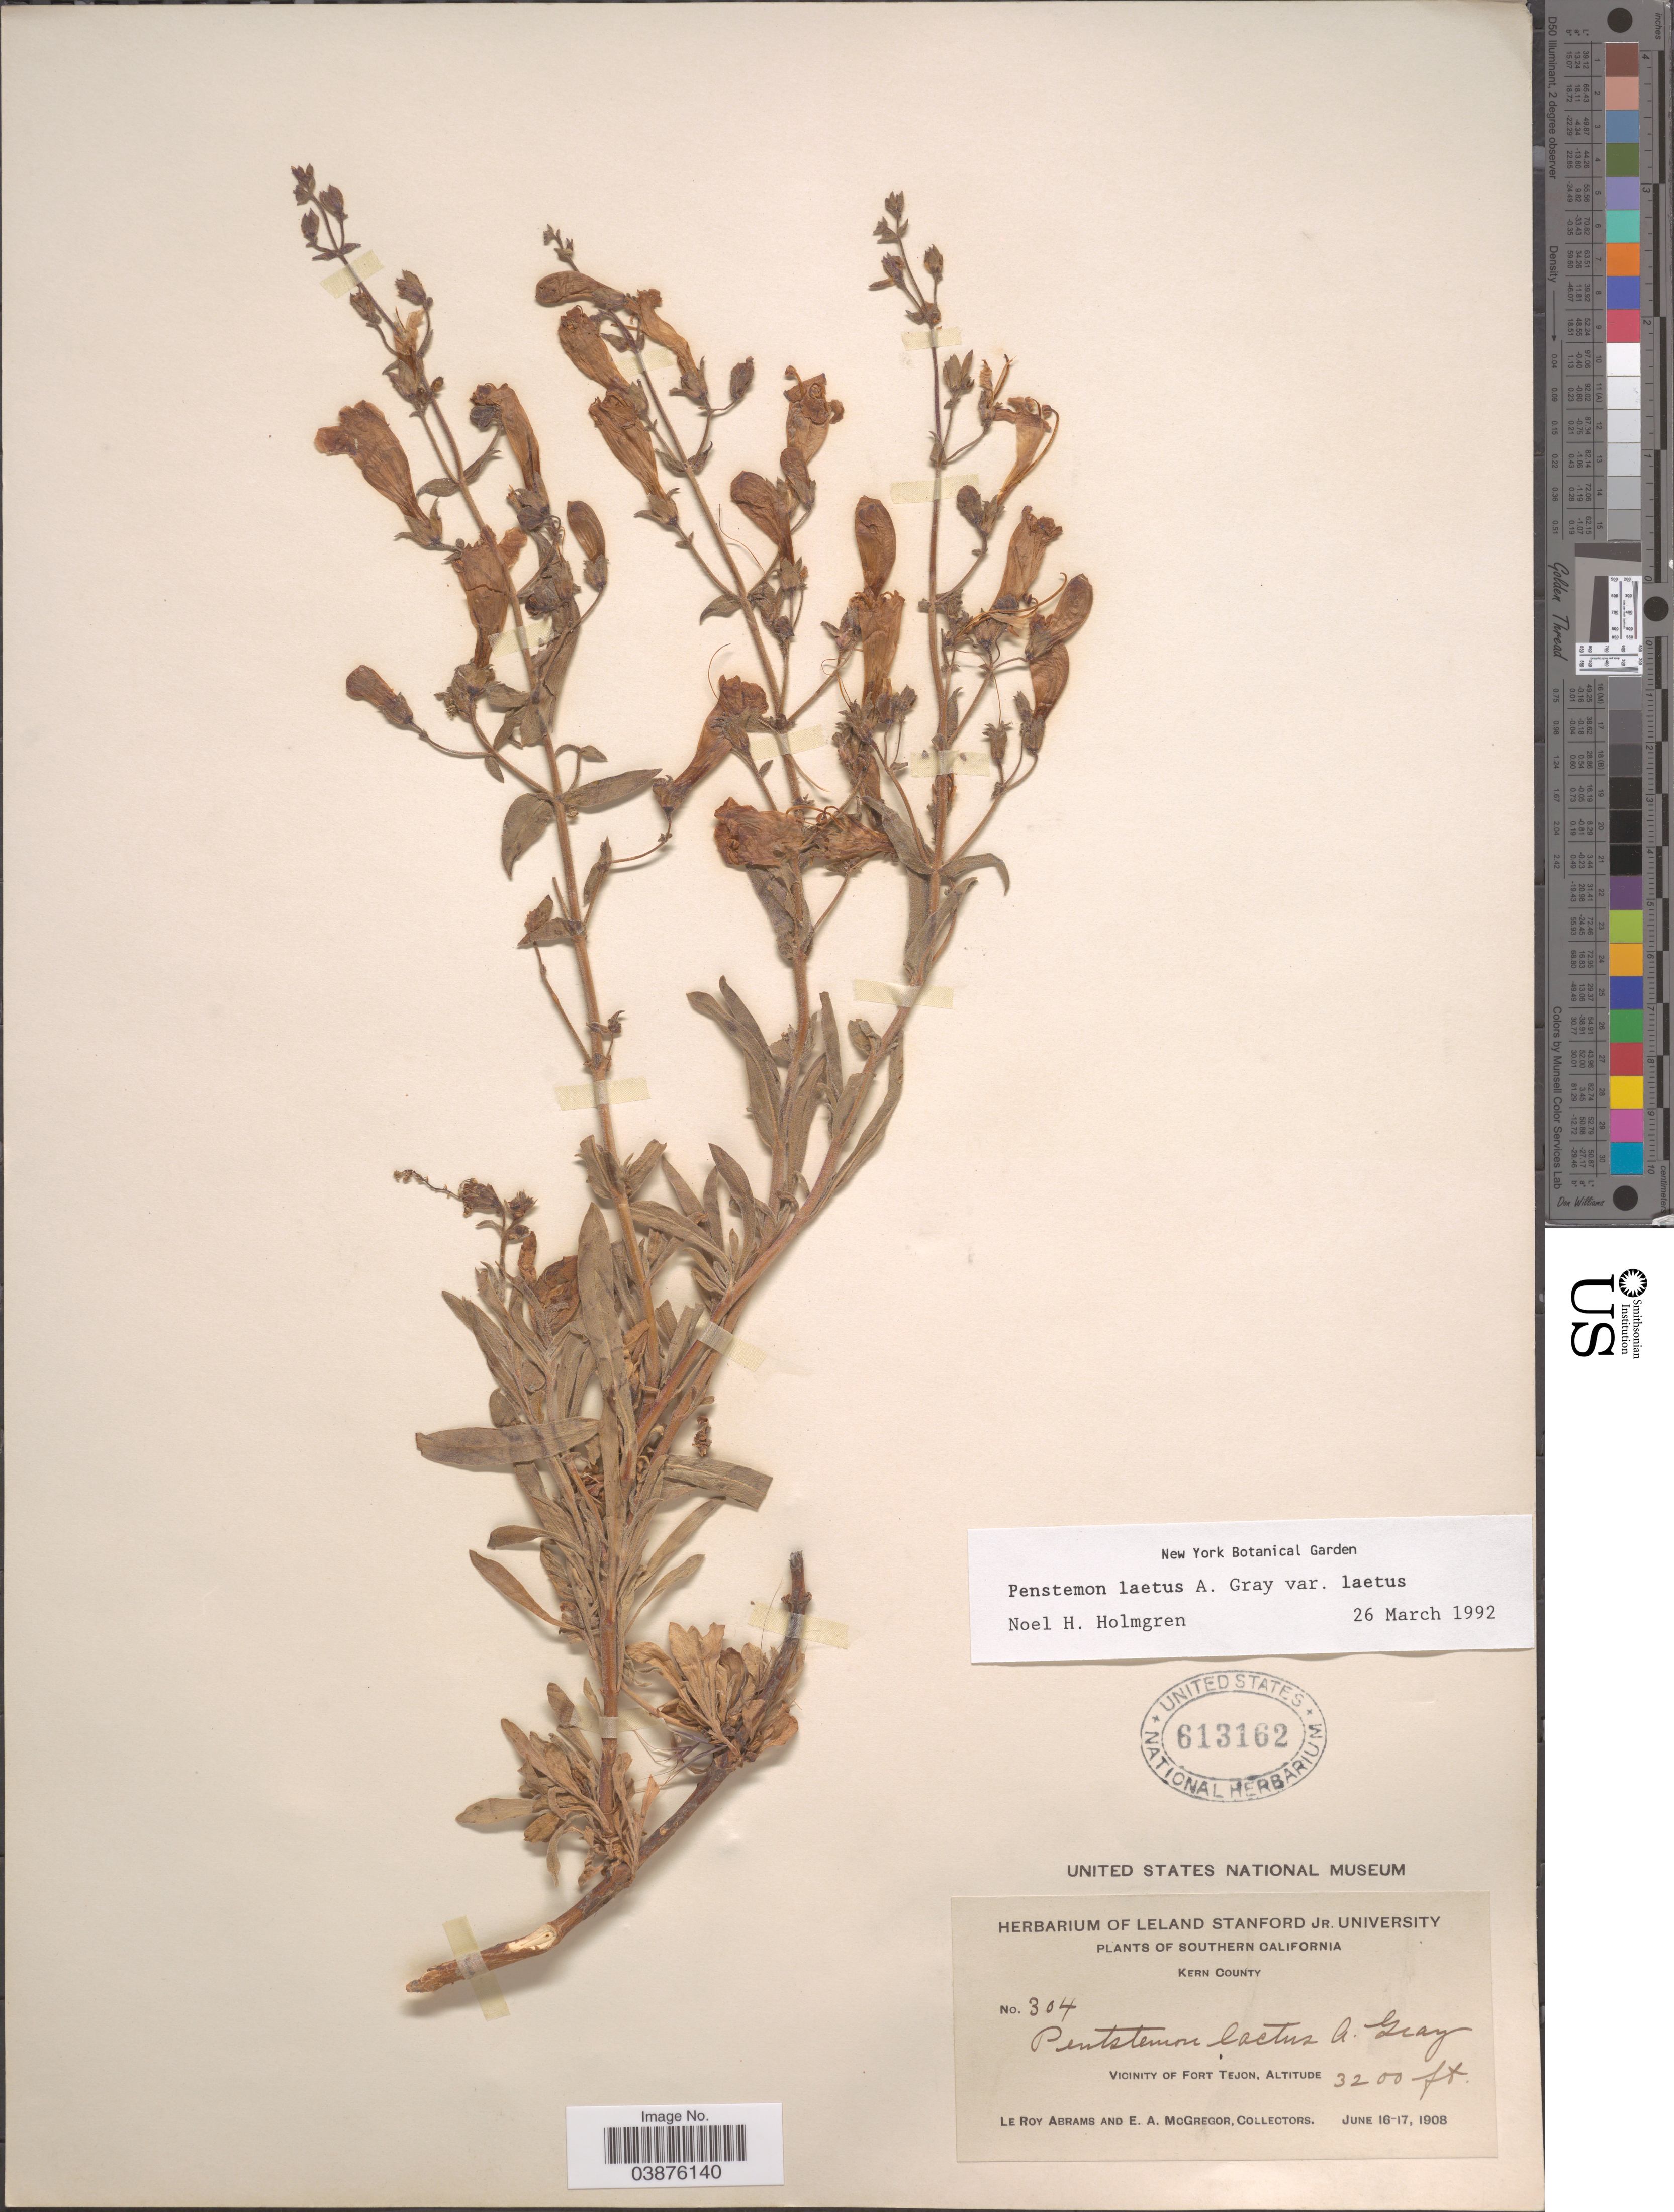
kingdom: Plantae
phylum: Tracheophyta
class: Magnoliopsida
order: Lamiales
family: Plantaginaceae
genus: Penstemon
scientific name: Penstemon laetus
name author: A. Gray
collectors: L. Abrams & E. A. McGregor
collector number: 304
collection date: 1908-06-16/1908-06-17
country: United States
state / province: California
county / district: Kern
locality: Southern California. Kern County. Vicinity of Fort Tejon.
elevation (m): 975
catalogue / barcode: US 613162